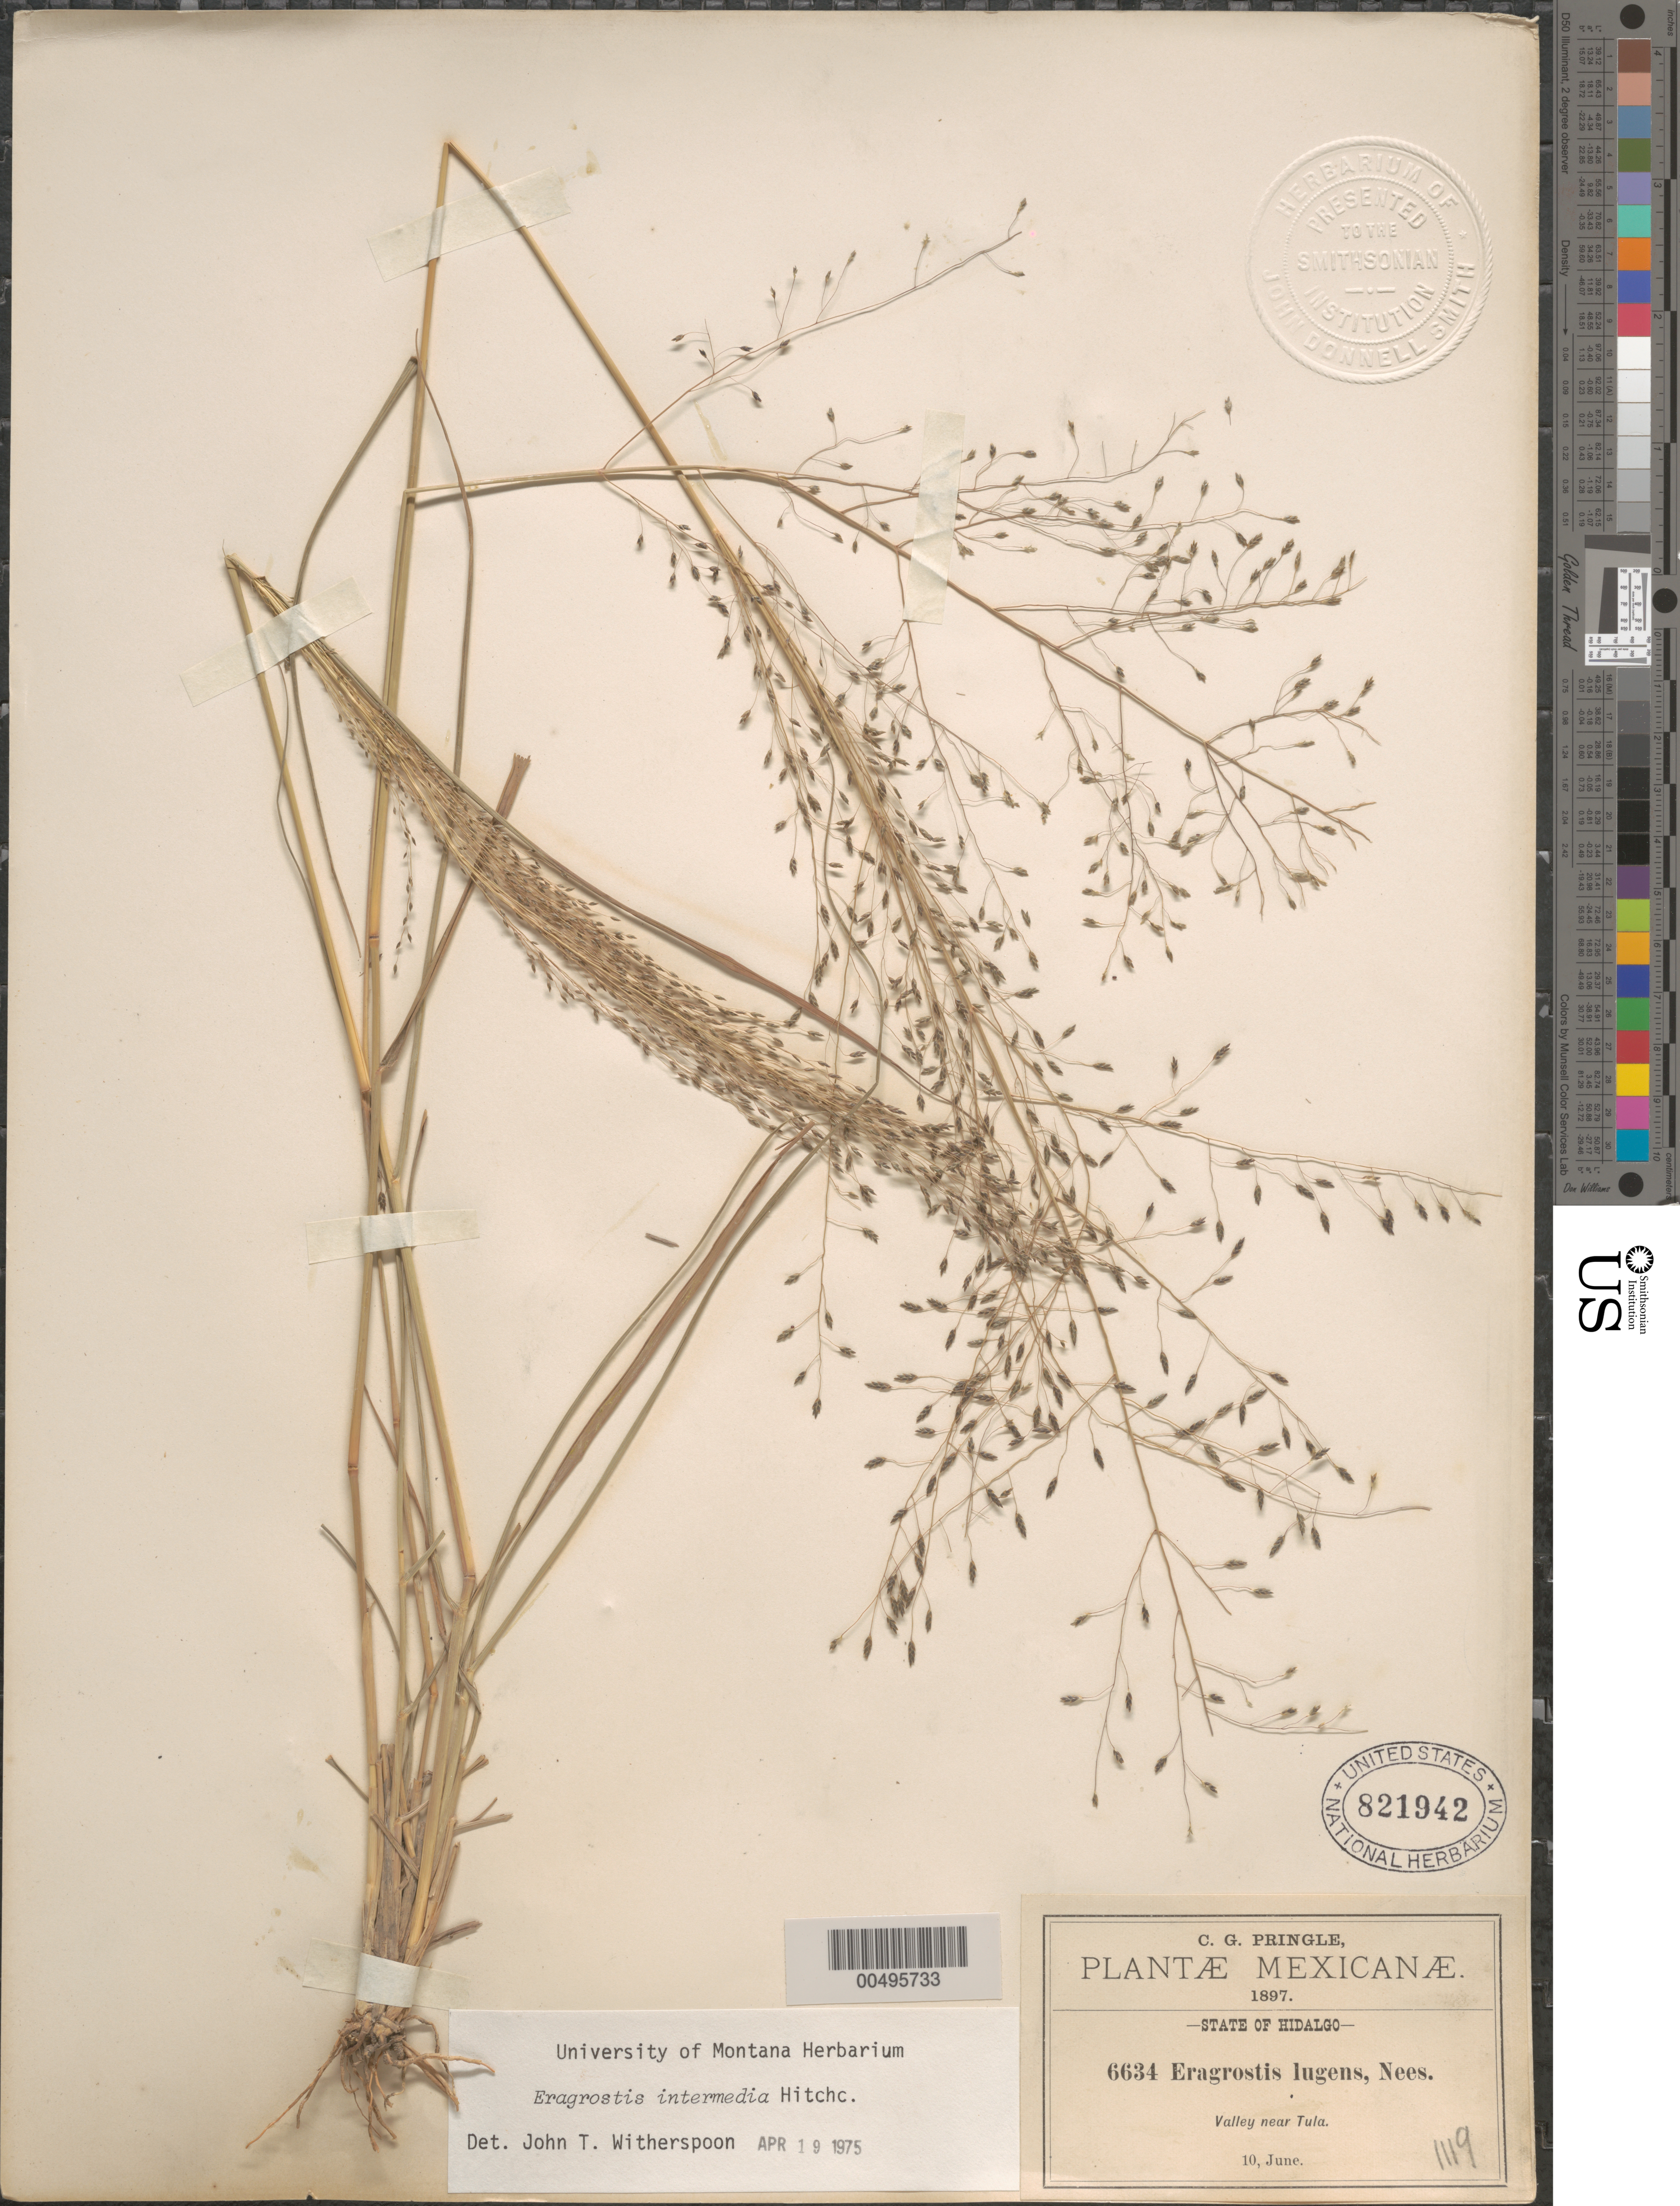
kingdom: Plantae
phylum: Tracheophyta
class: Liliopsida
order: Poales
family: Poaceae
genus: Eragrostis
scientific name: Eragrostis intermedia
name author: Hitchc.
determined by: Witherspoon, John T.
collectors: C. G. Pringle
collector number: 6634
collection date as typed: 10 Jun 1897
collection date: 1897-06-10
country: Mexico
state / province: Hidalgo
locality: Valley near Tula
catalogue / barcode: US 821942